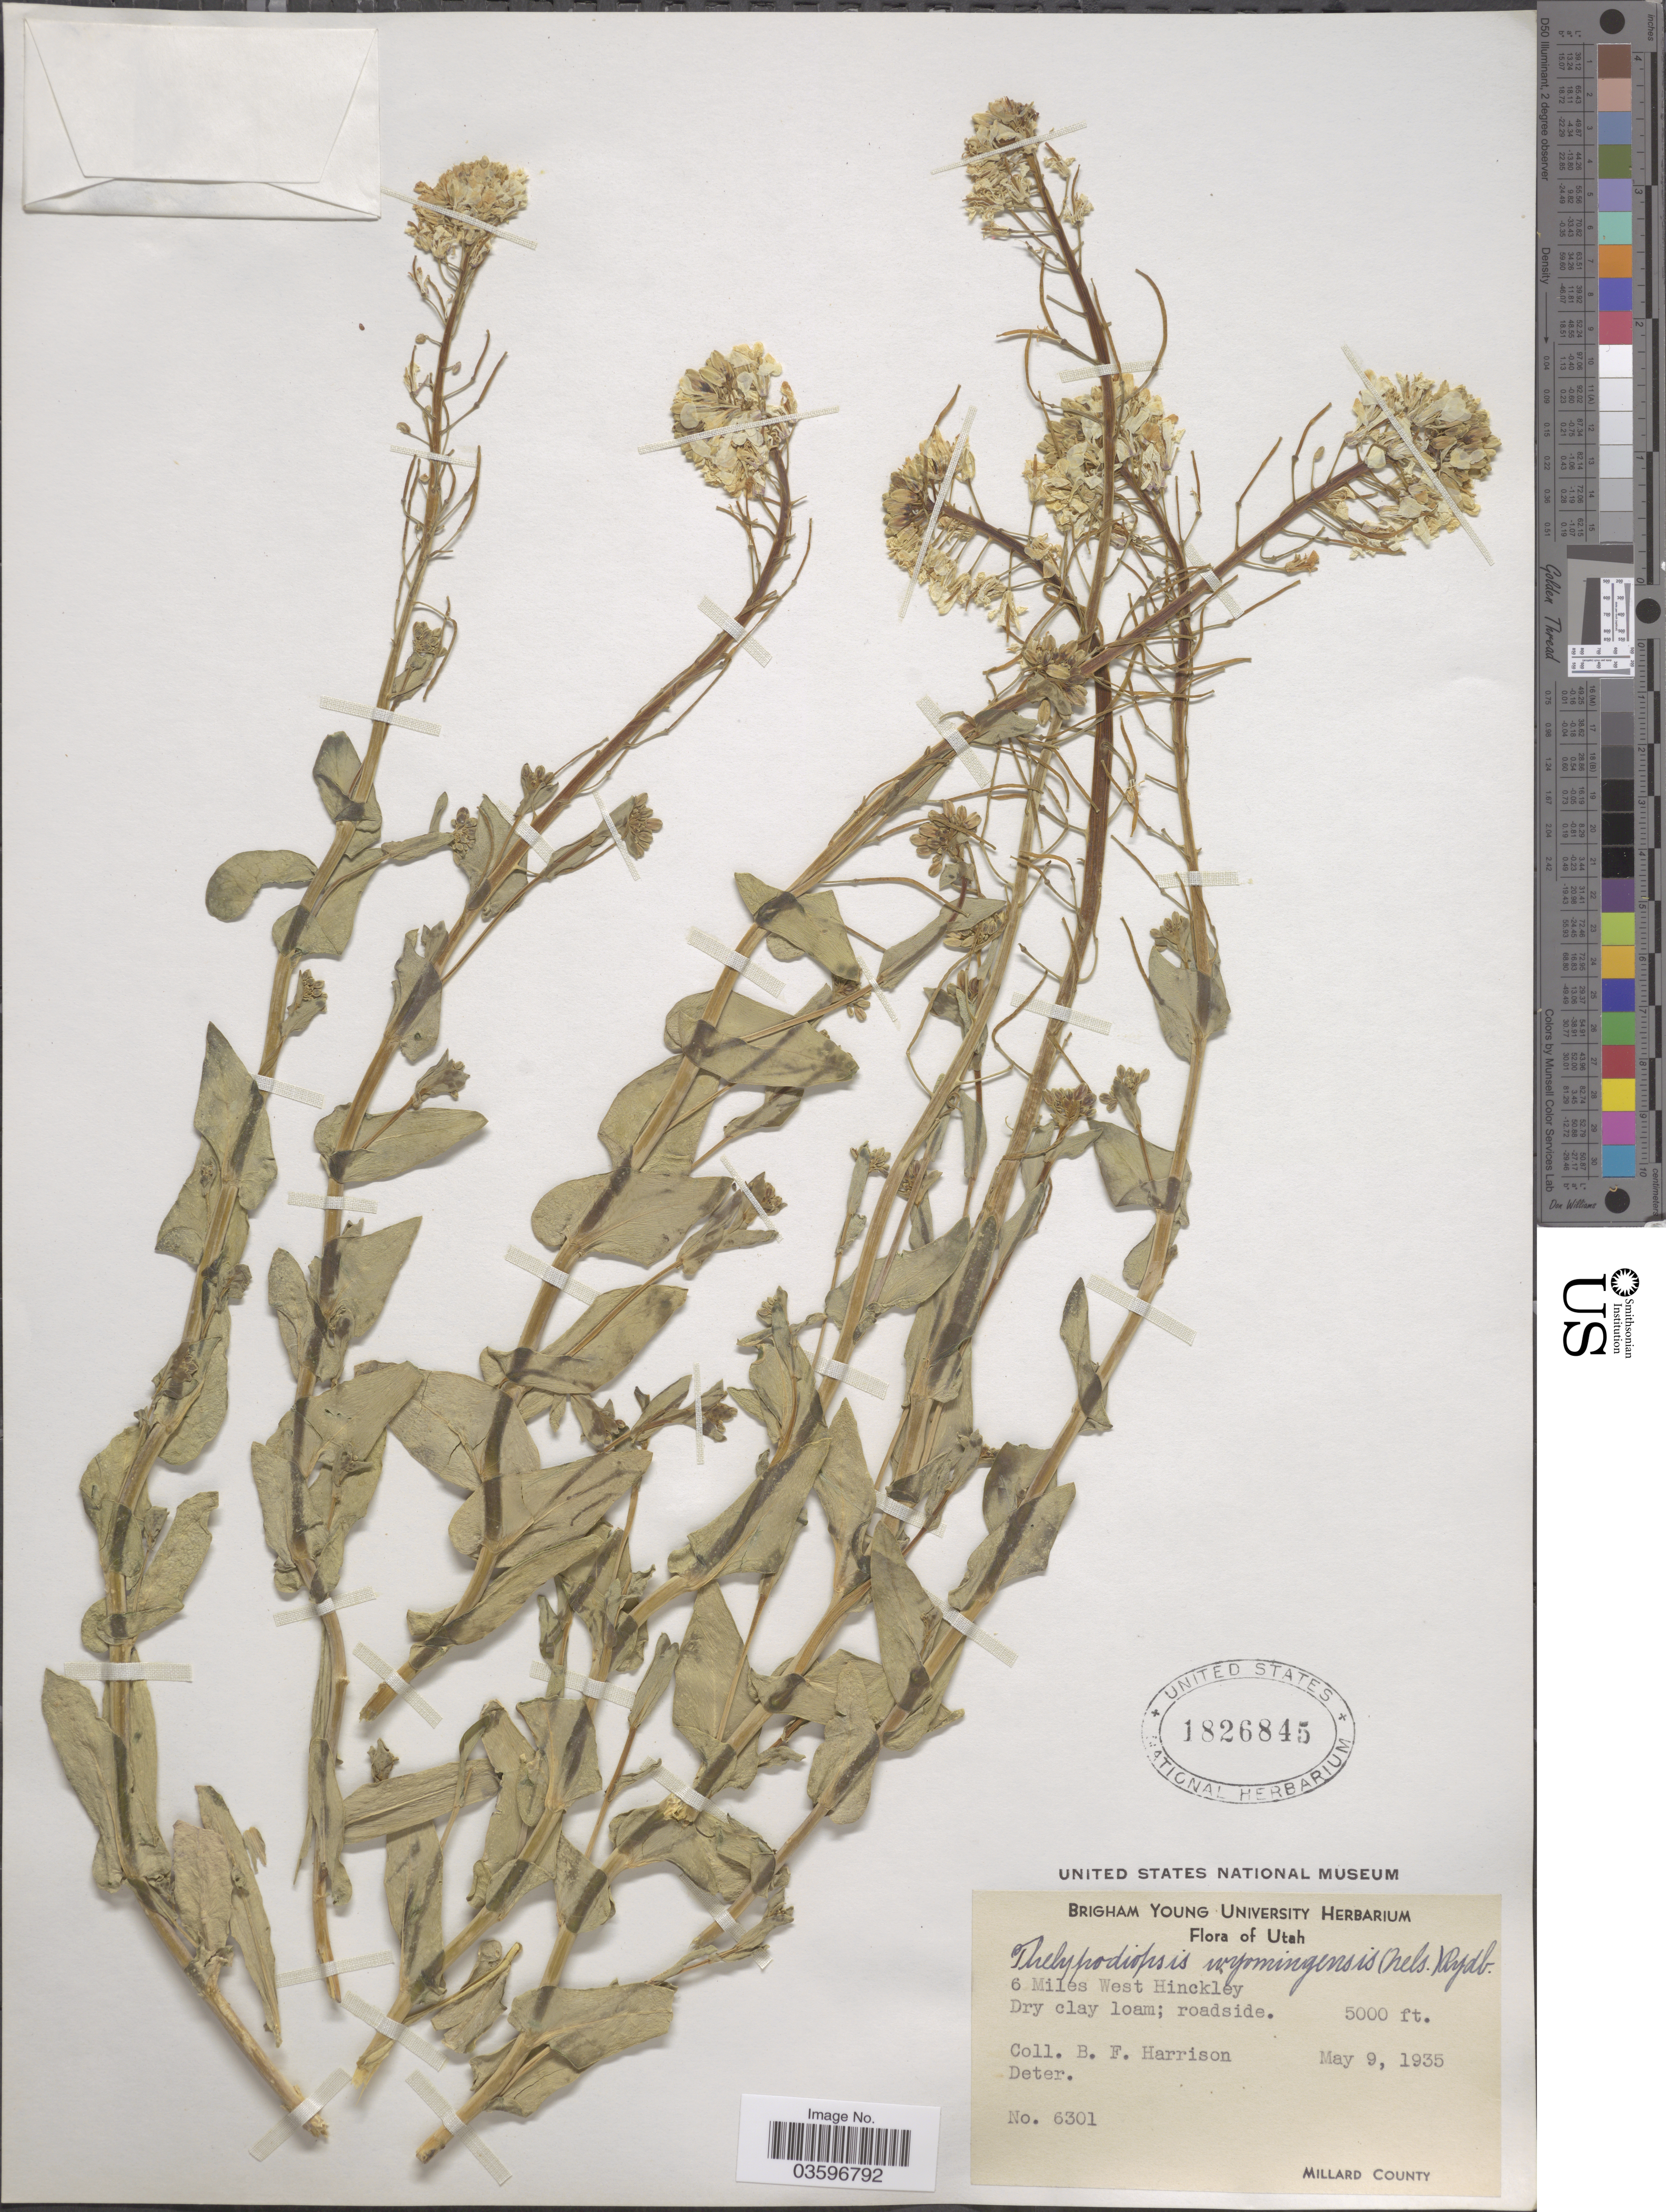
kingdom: Plantae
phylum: Tracheophyta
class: Magnoliopsida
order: Brassicales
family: Brassicaceae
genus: Thelypodiopsis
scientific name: Thelypodiopsis elegans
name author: (M.E. Jones) Rydb.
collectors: B. F. Harrison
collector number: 6301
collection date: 1935-05-09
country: United States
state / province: Utah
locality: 6 Miles West Hinckley. Millard County.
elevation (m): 1524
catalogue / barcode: US 1826845